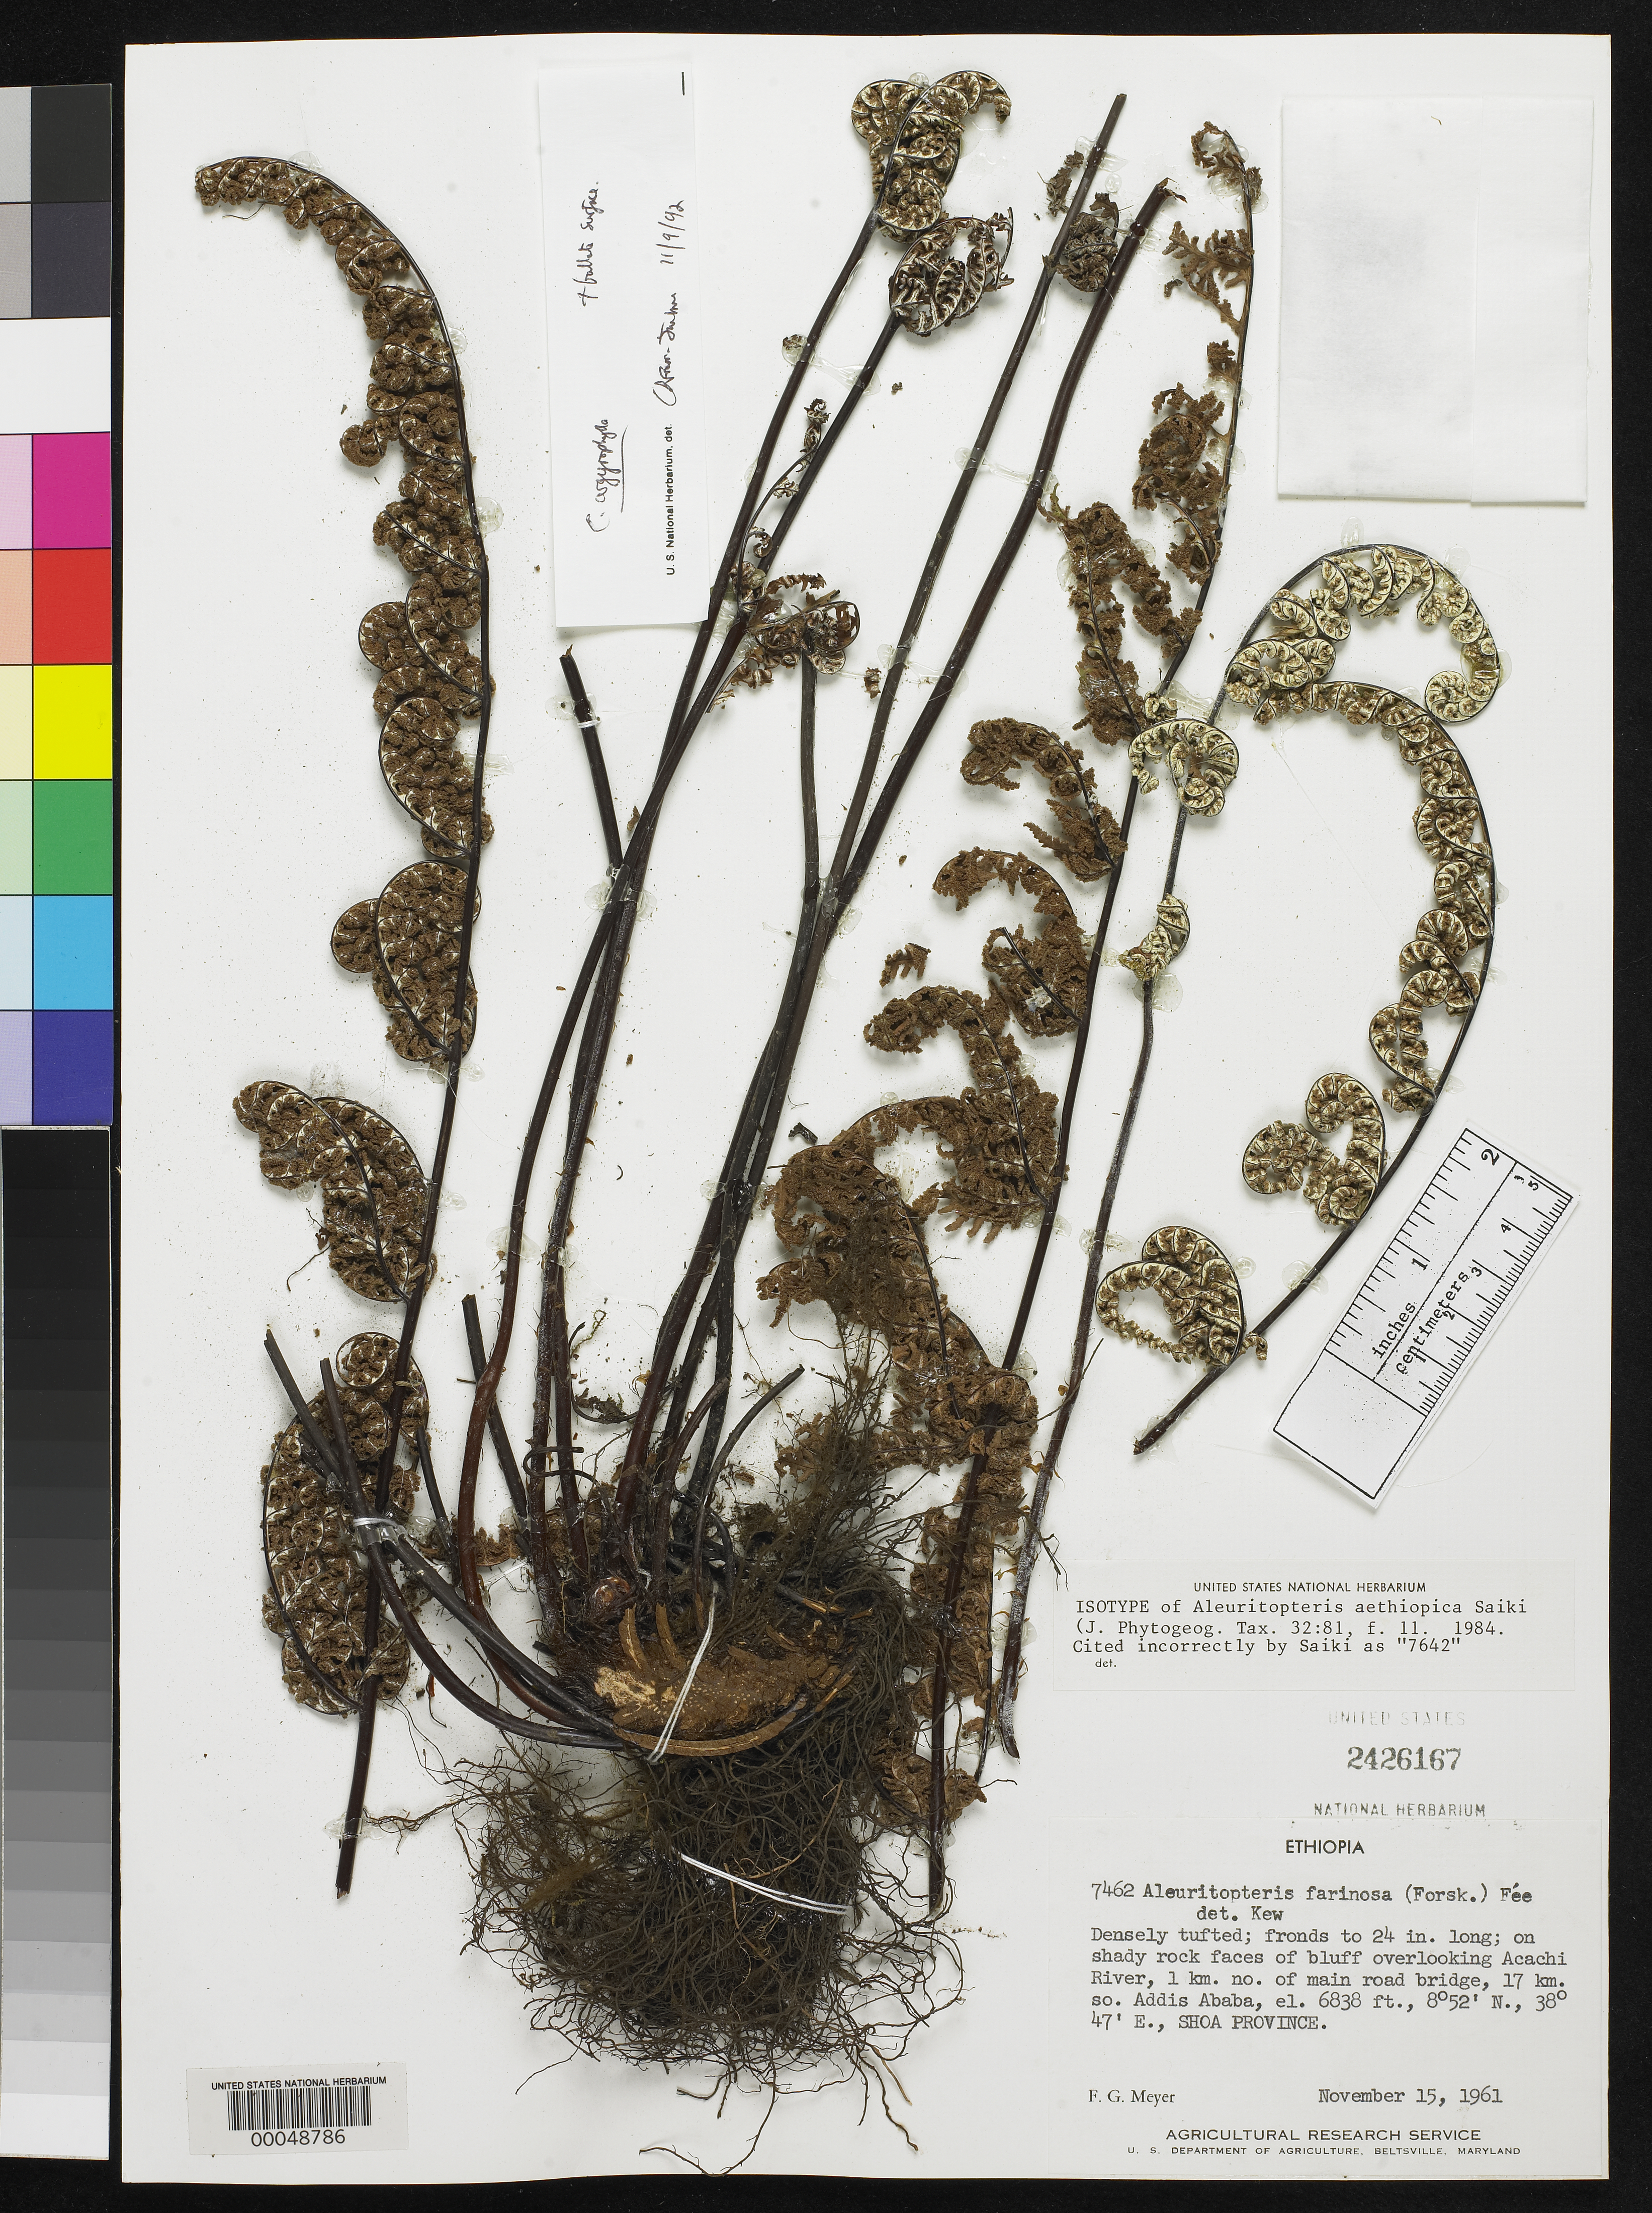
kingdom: Plantae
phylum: Tracheophyta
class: Polypodiopsida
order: Polypodiales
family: Pteridaceae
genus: Aleuritopteris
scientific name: Aleuritopteris aethiopica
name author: Saiki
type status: Isotype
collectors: F. G. Meyer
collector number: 7462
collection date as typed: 15 Nov 1961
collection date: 1961-11-15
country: Ethiopia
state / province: Oromiya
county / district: Shewa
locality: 1 km N of main road bridge, 17 km S of Addis Ababa. [Shoa Province = Shewa Province.]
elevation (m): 2084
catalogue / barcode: US 2426167